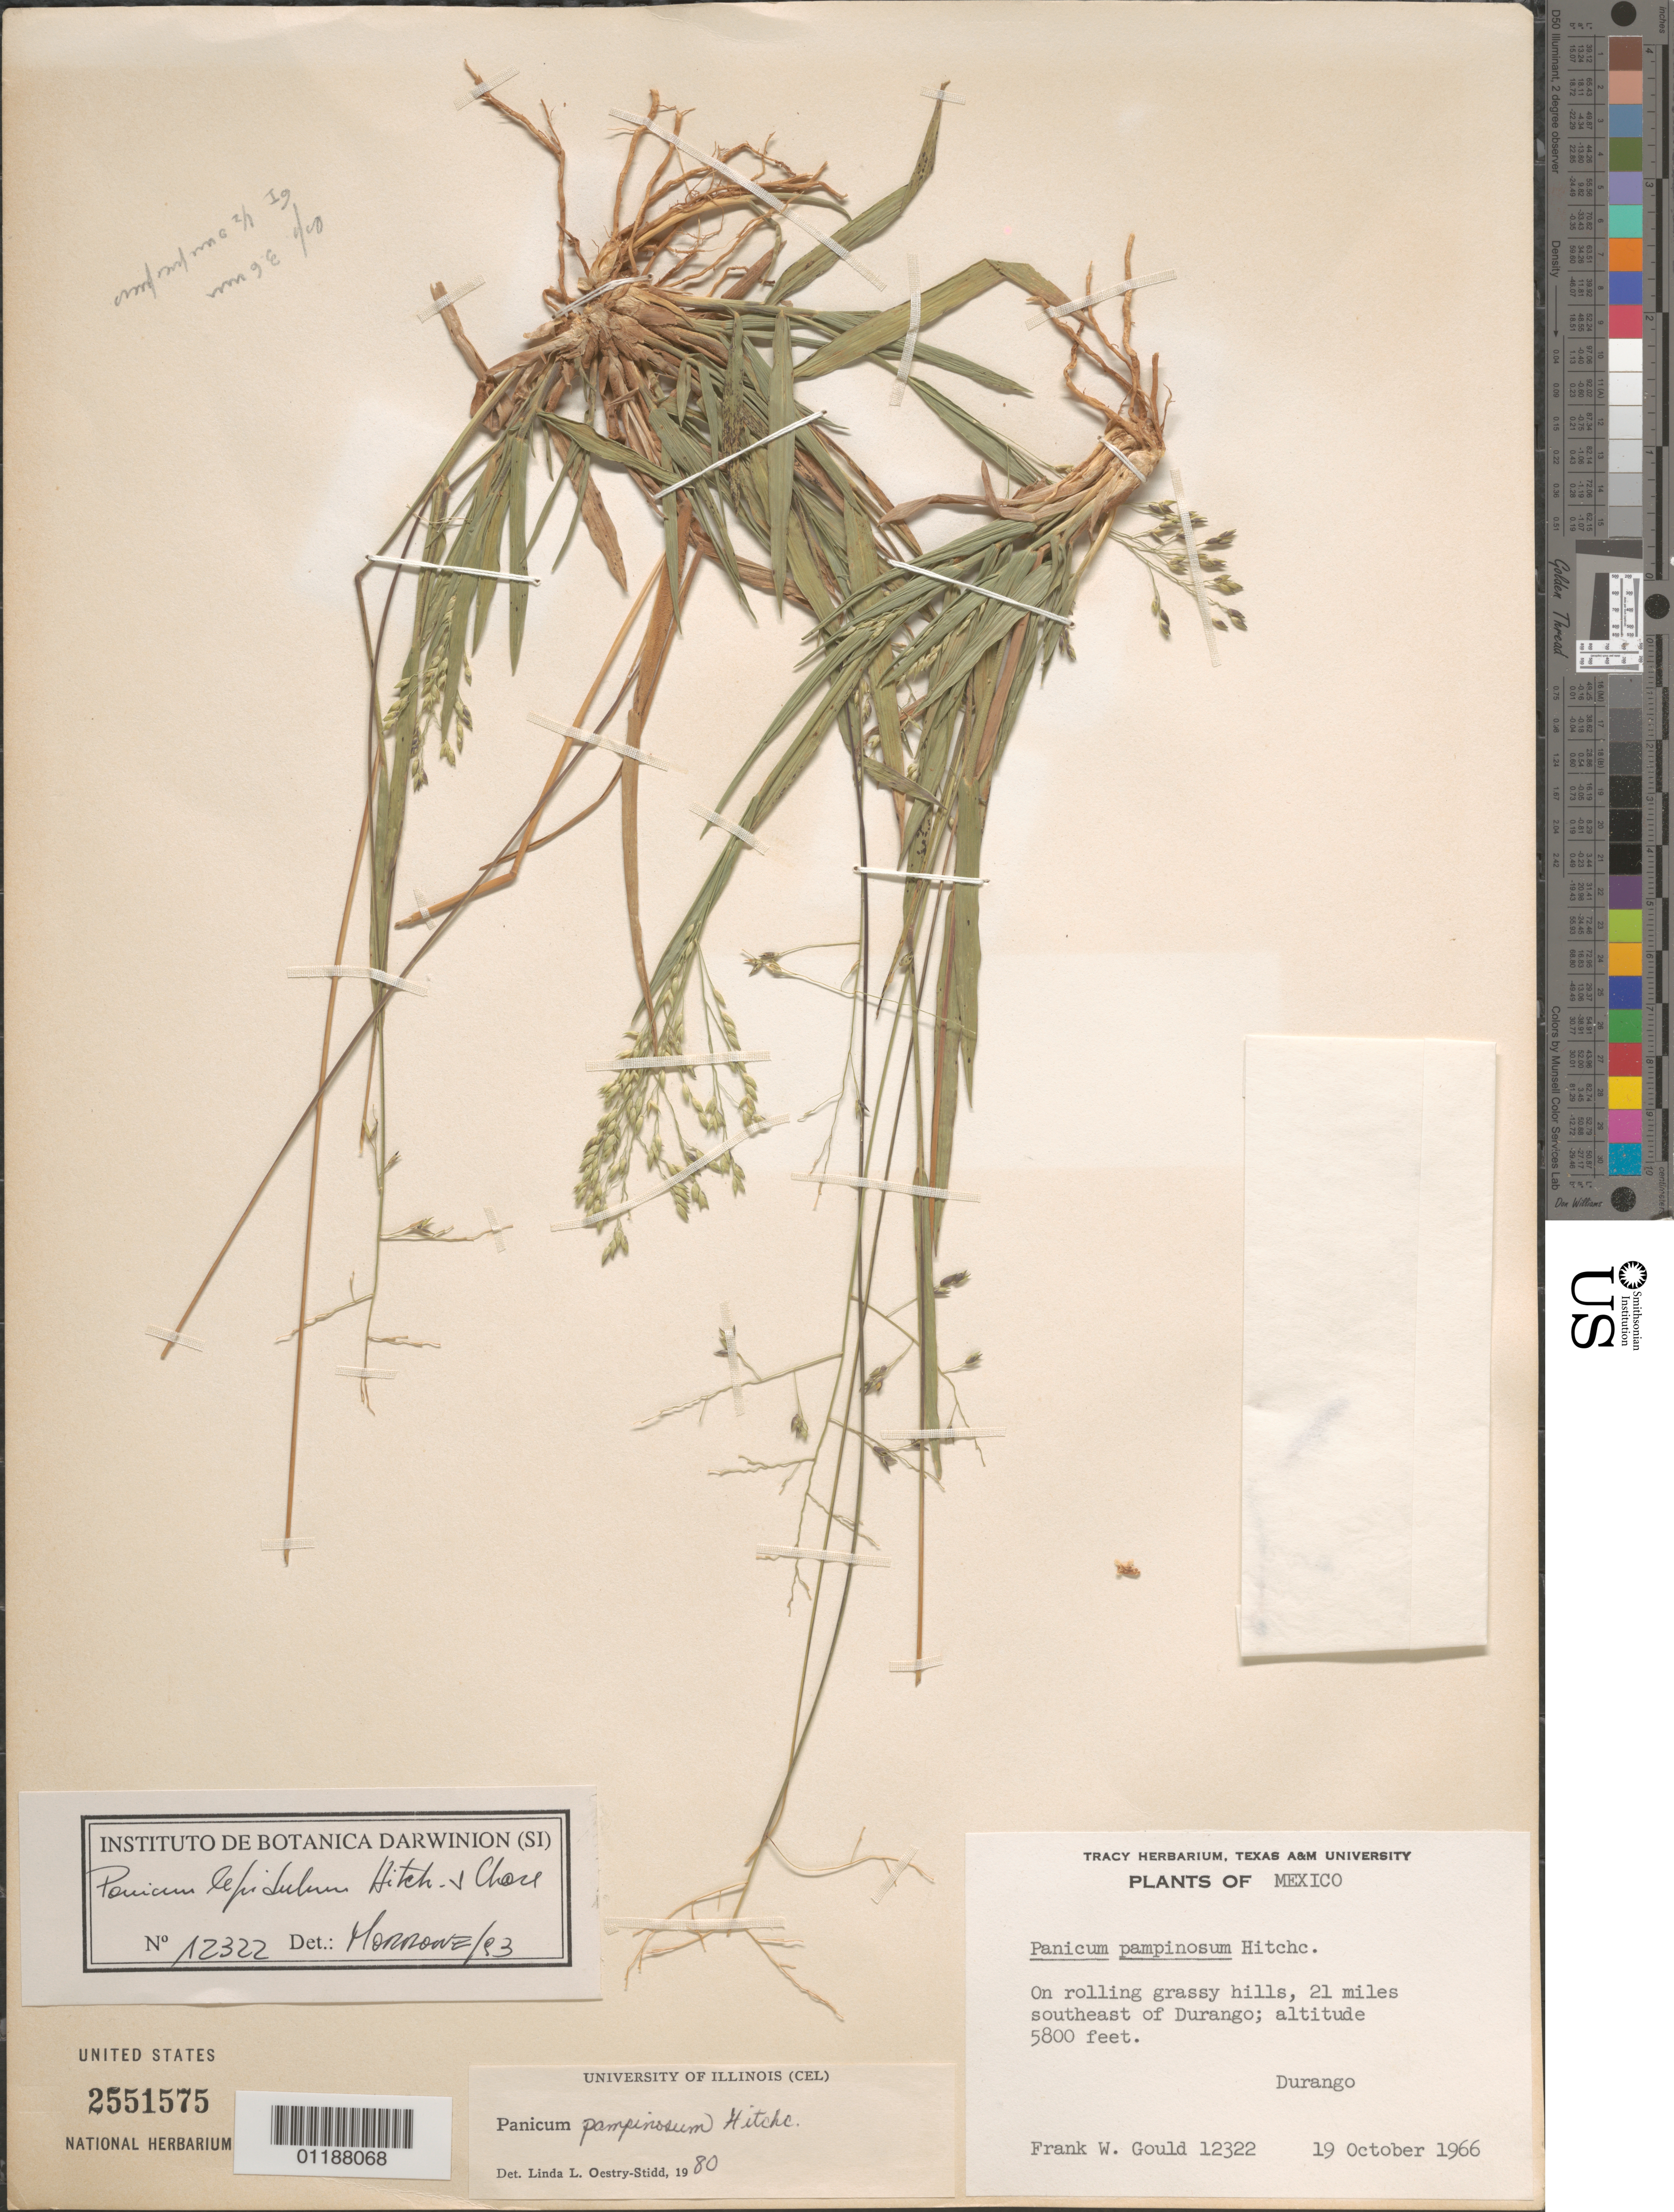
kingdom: Plantae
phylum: Tracheophyta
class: Liliopsida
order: Poales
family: Poaceae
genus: Panicum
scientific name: Panicum lepidulum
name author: Hitchc. & Chase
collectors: F. W. Gould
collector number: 12322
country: Mexico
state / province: Durango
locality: SE of Durango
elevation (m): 1768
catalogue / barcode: US 2551575